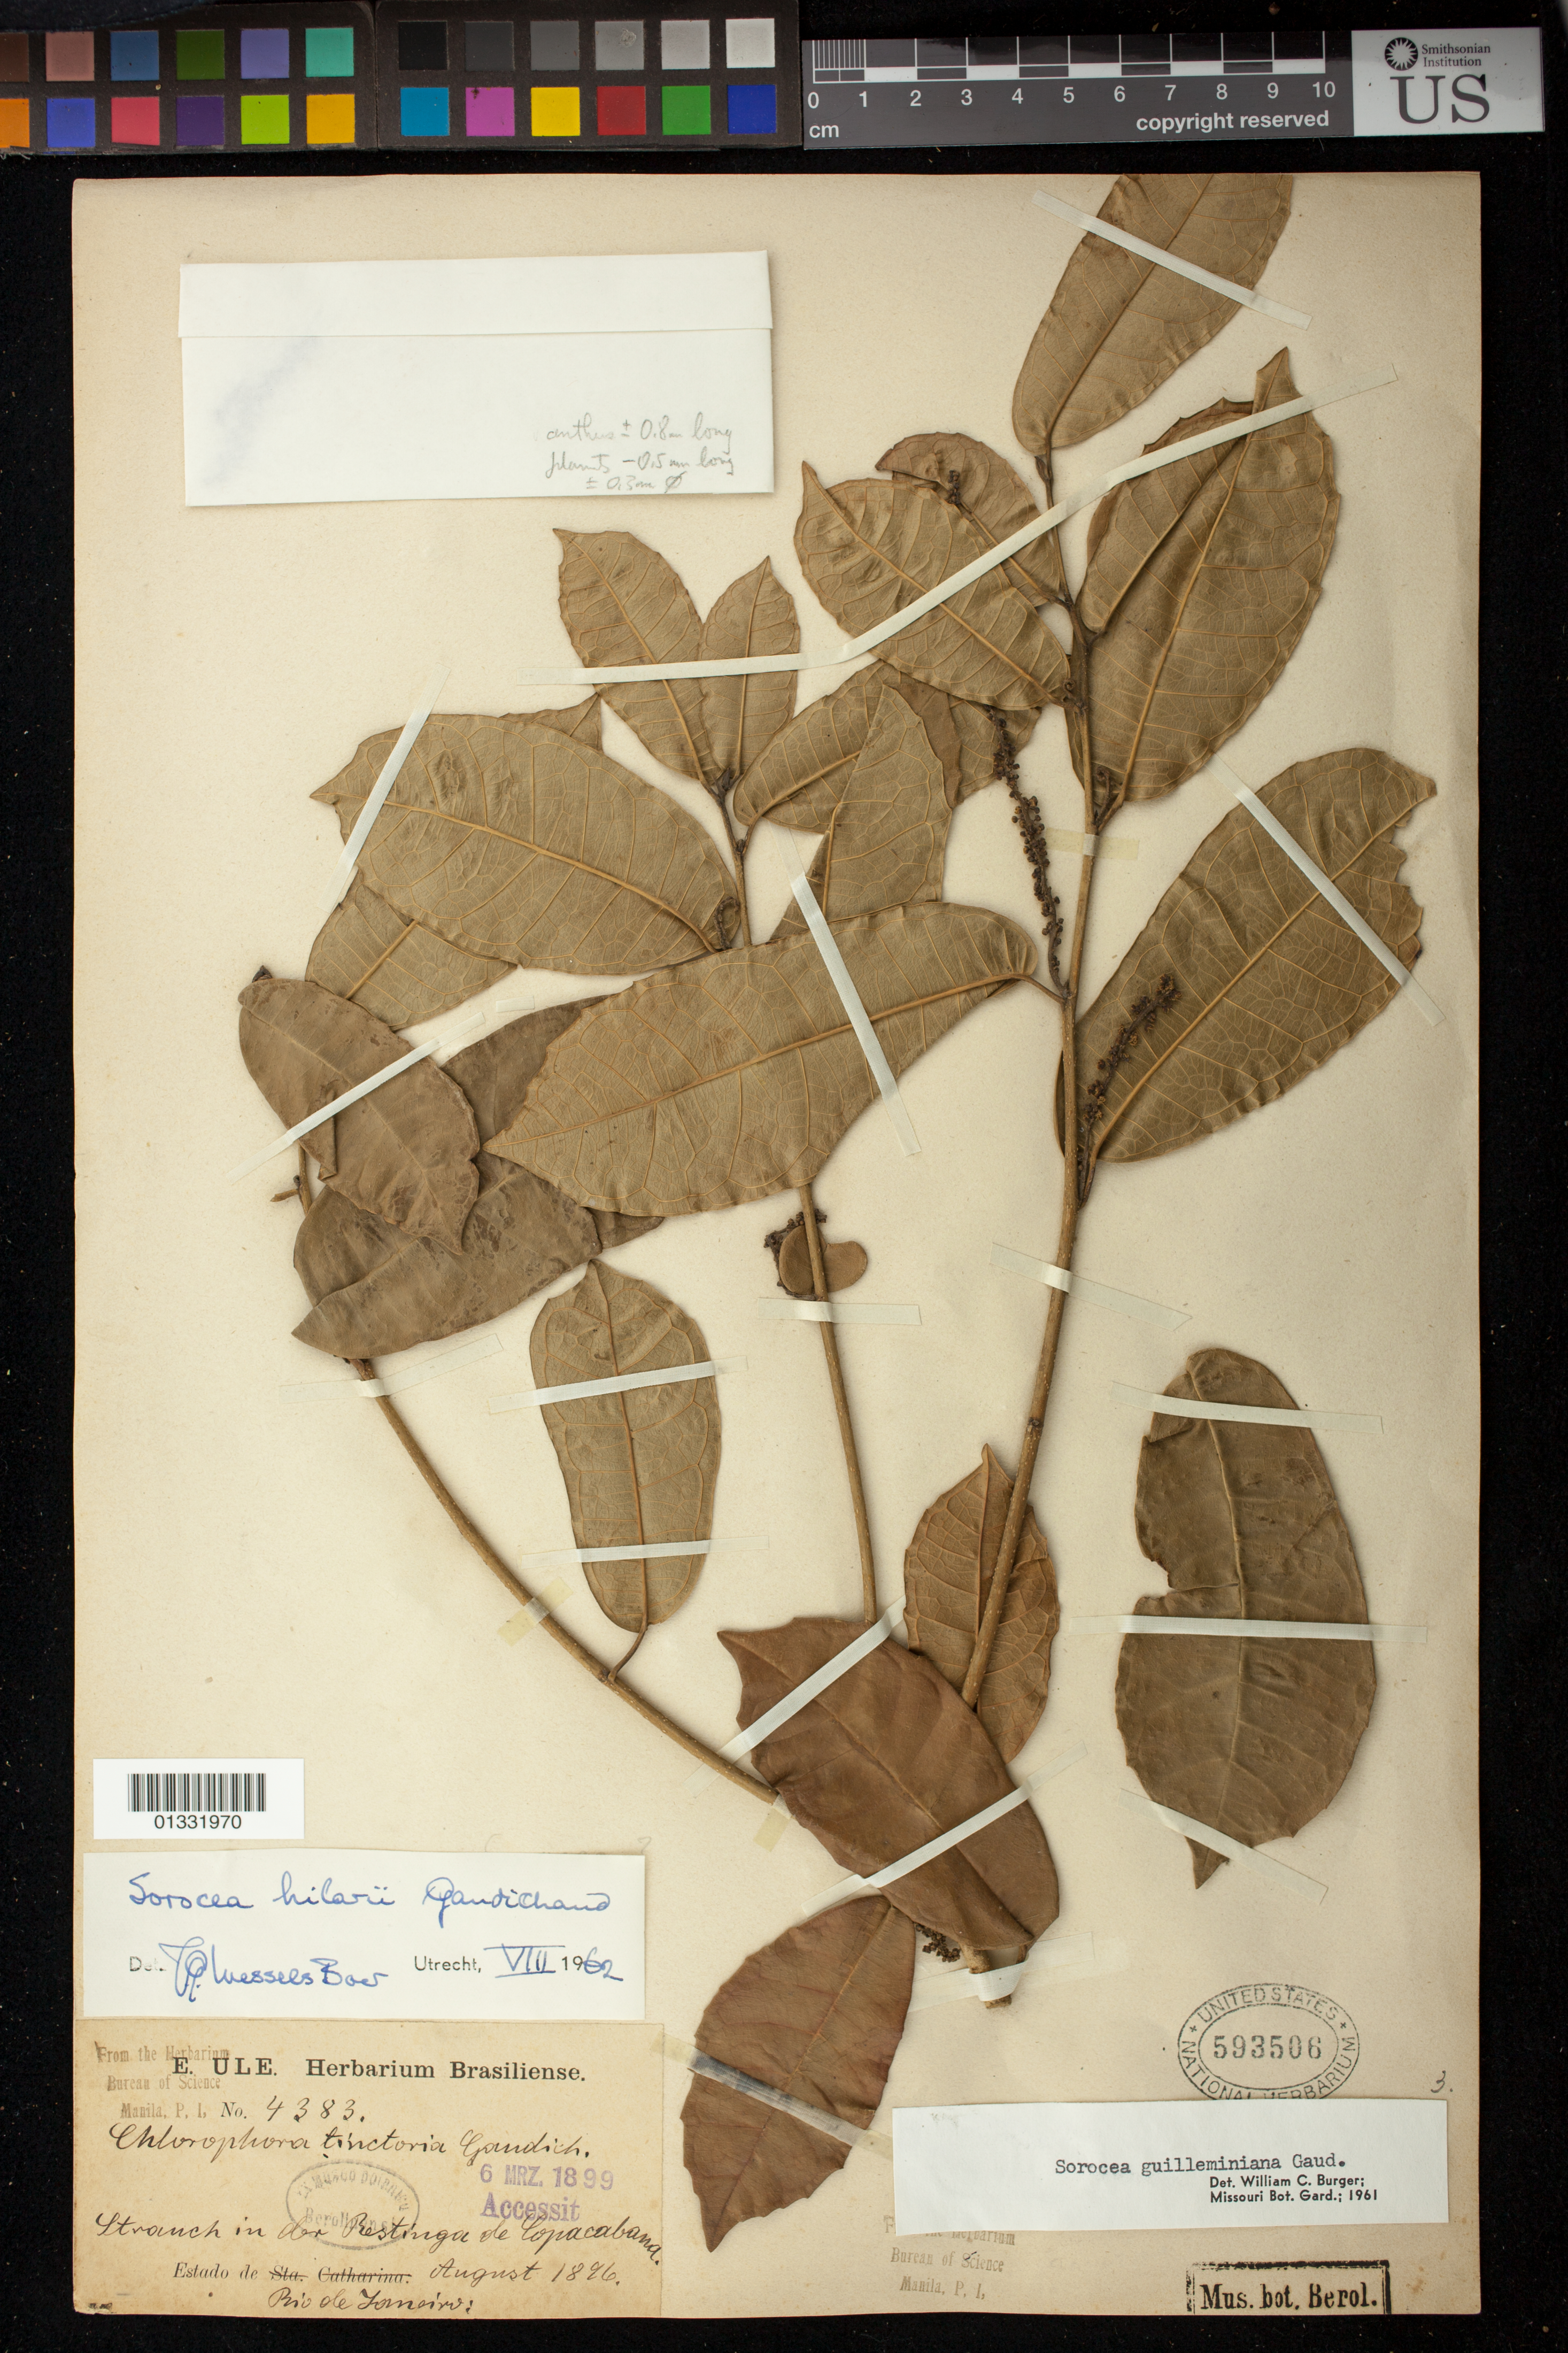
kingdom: Plantae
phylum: Tracheophyta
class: Magnoliopsida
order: Rosales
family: Moraceae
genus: Sorocea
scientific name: Sorocea hilarii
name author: Gaudich.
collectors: E. H. Ule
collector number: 4383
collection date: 1896-08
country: Brazil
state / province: Rio de Janeiro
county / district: Rio de Janeiro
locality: Restinga de Copacabana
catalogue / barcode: US 593506